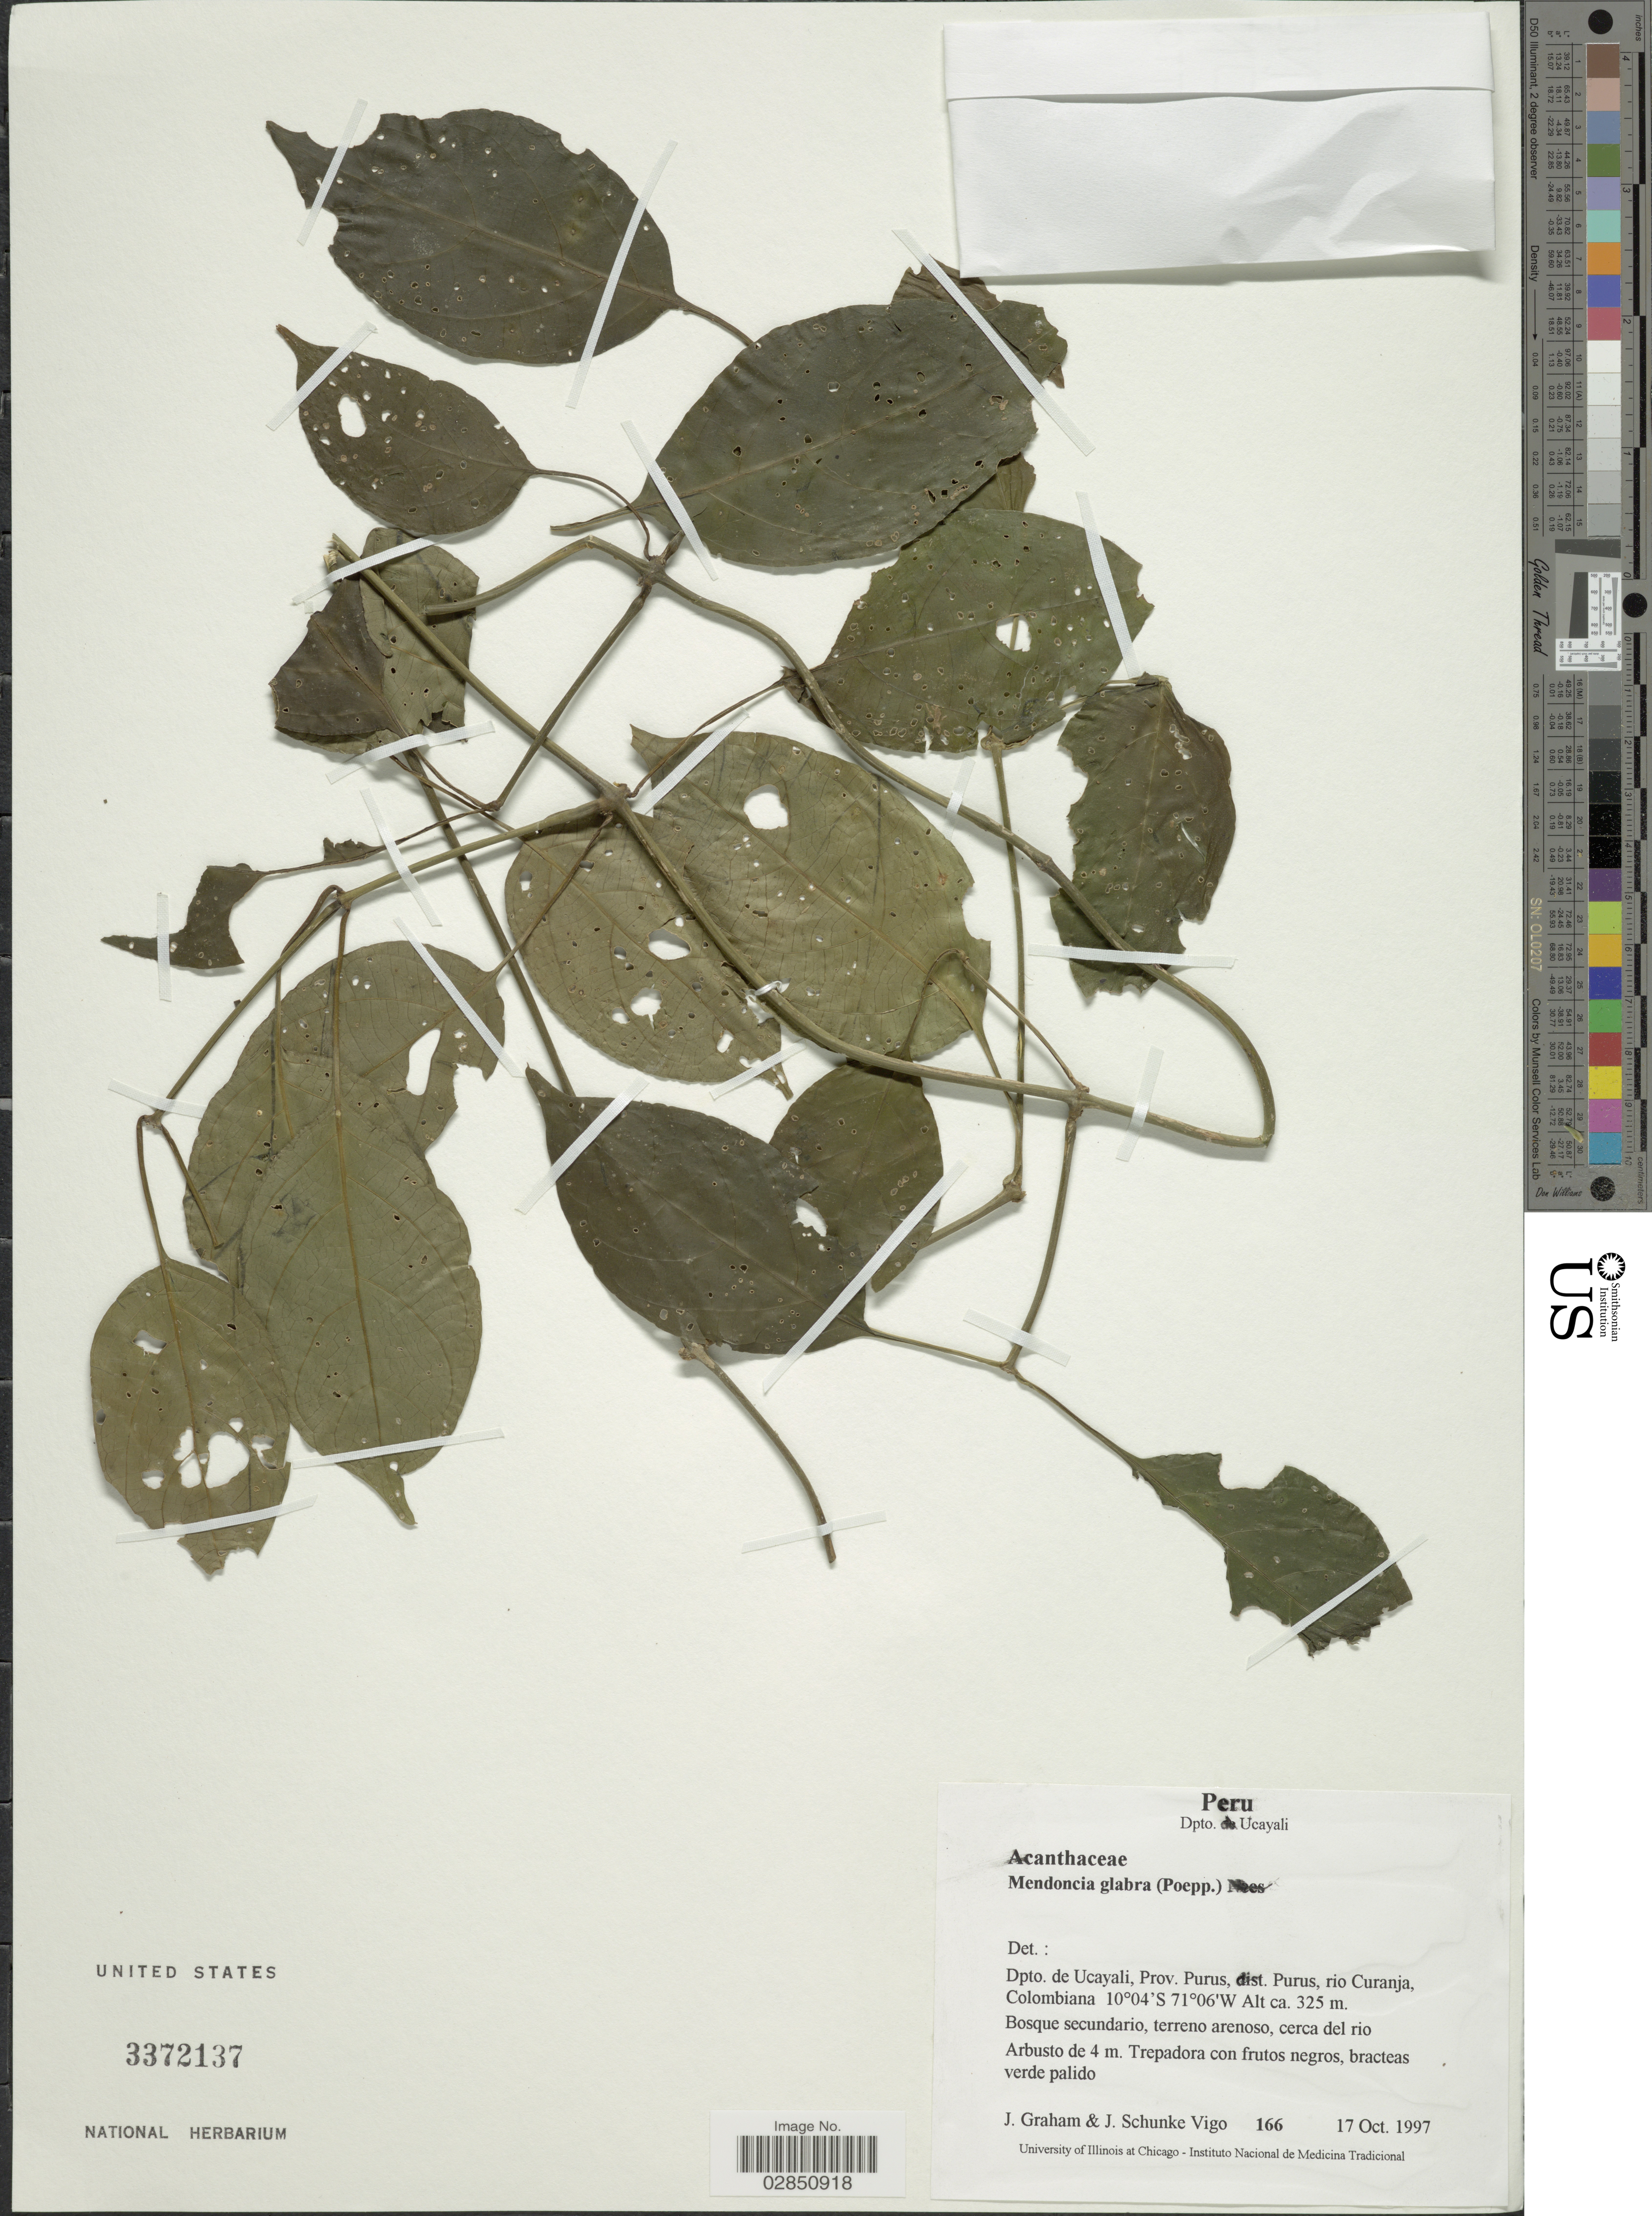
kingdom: Plantae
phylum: Tracheophyta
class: Magnoliopsida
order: Lamiales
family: Acanthaceae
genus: Mendoncia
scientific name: Mendoncia glabra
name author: (Poepp. & Endl.) Nees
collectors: J. Graham & J. Schunke Vigo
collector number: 166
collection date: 1997-10-17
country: Peru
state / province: Ucayali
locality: Dpto. de Ucayali, Prov. Purus, dist. Purus, rio Curanja, Colombiana.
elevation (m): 325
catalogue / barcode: US 3372137